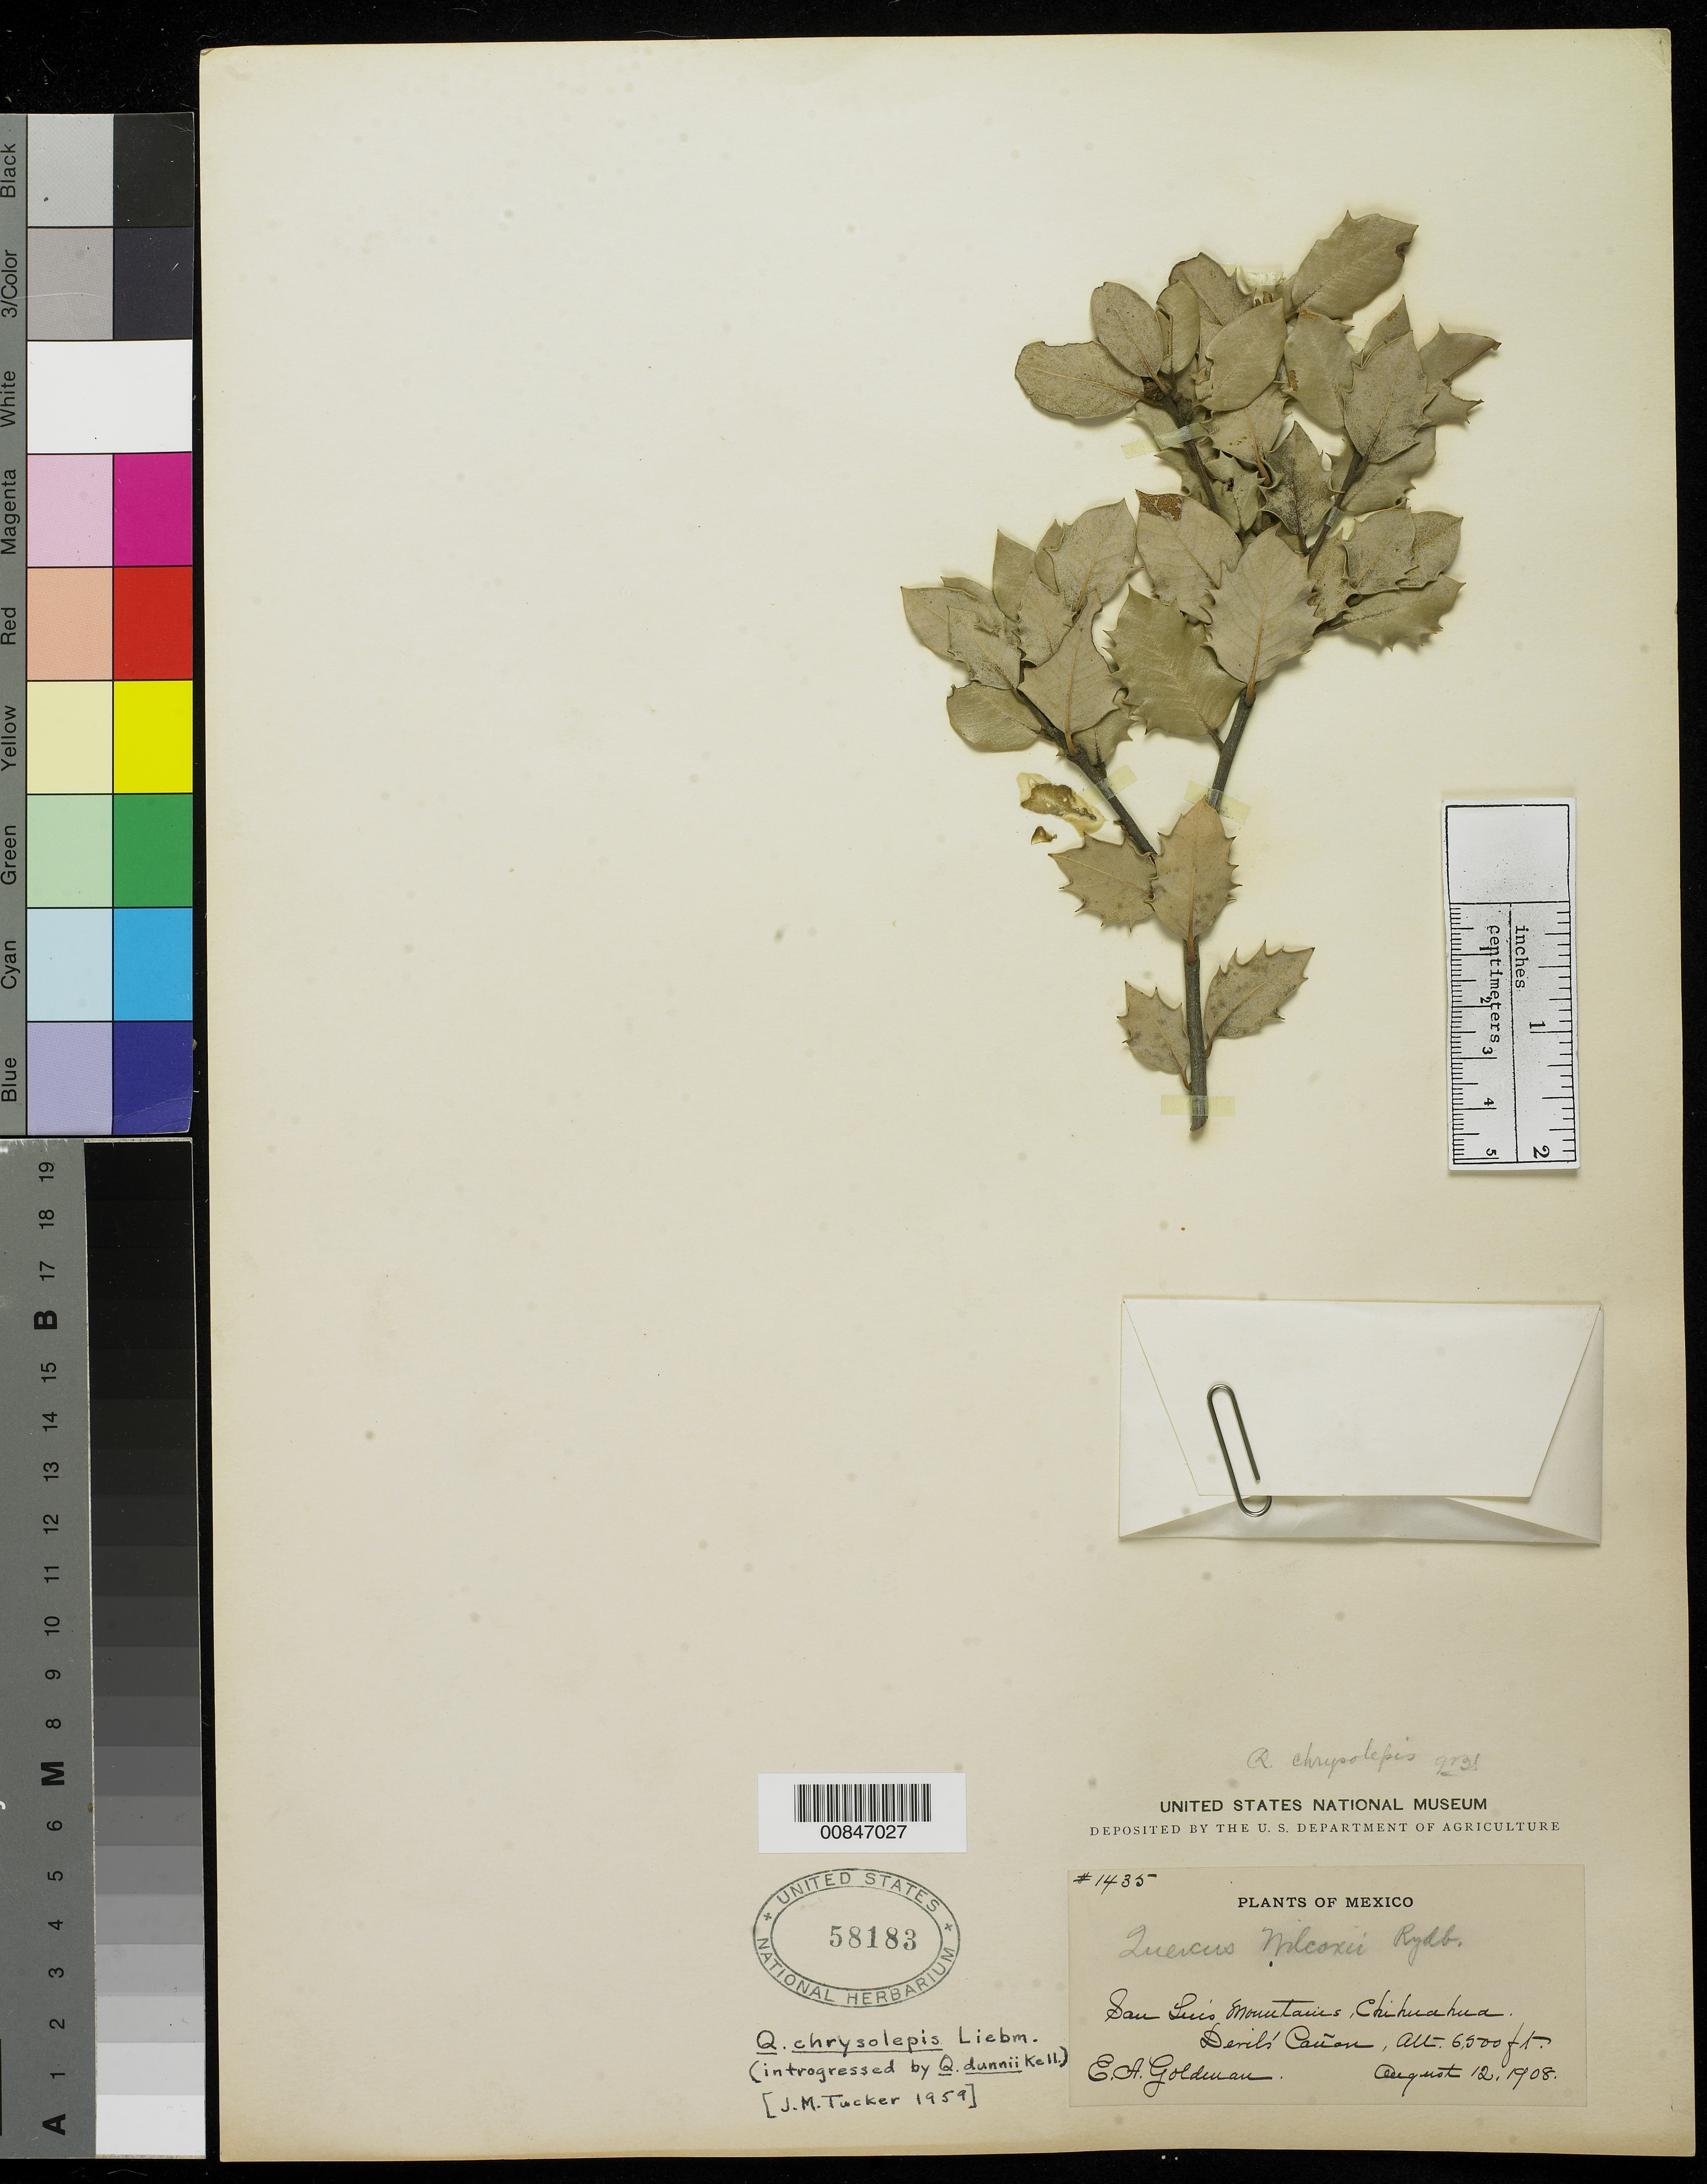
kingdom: Plantae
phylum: Tracheophyta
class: Magnoliopsida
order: Fagales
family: Fagaceae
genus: Quercus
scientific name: Quercus chrysolepis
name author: Liebm.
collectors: E. A. Goldman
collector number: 1435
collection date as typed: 12 Aug 1908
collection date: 1908-08-12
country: Mexico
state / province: Chihuahua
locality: San Luis Mountains, Chihuahua. Devil's Cañon.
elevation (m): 1981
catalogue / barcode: US 58183